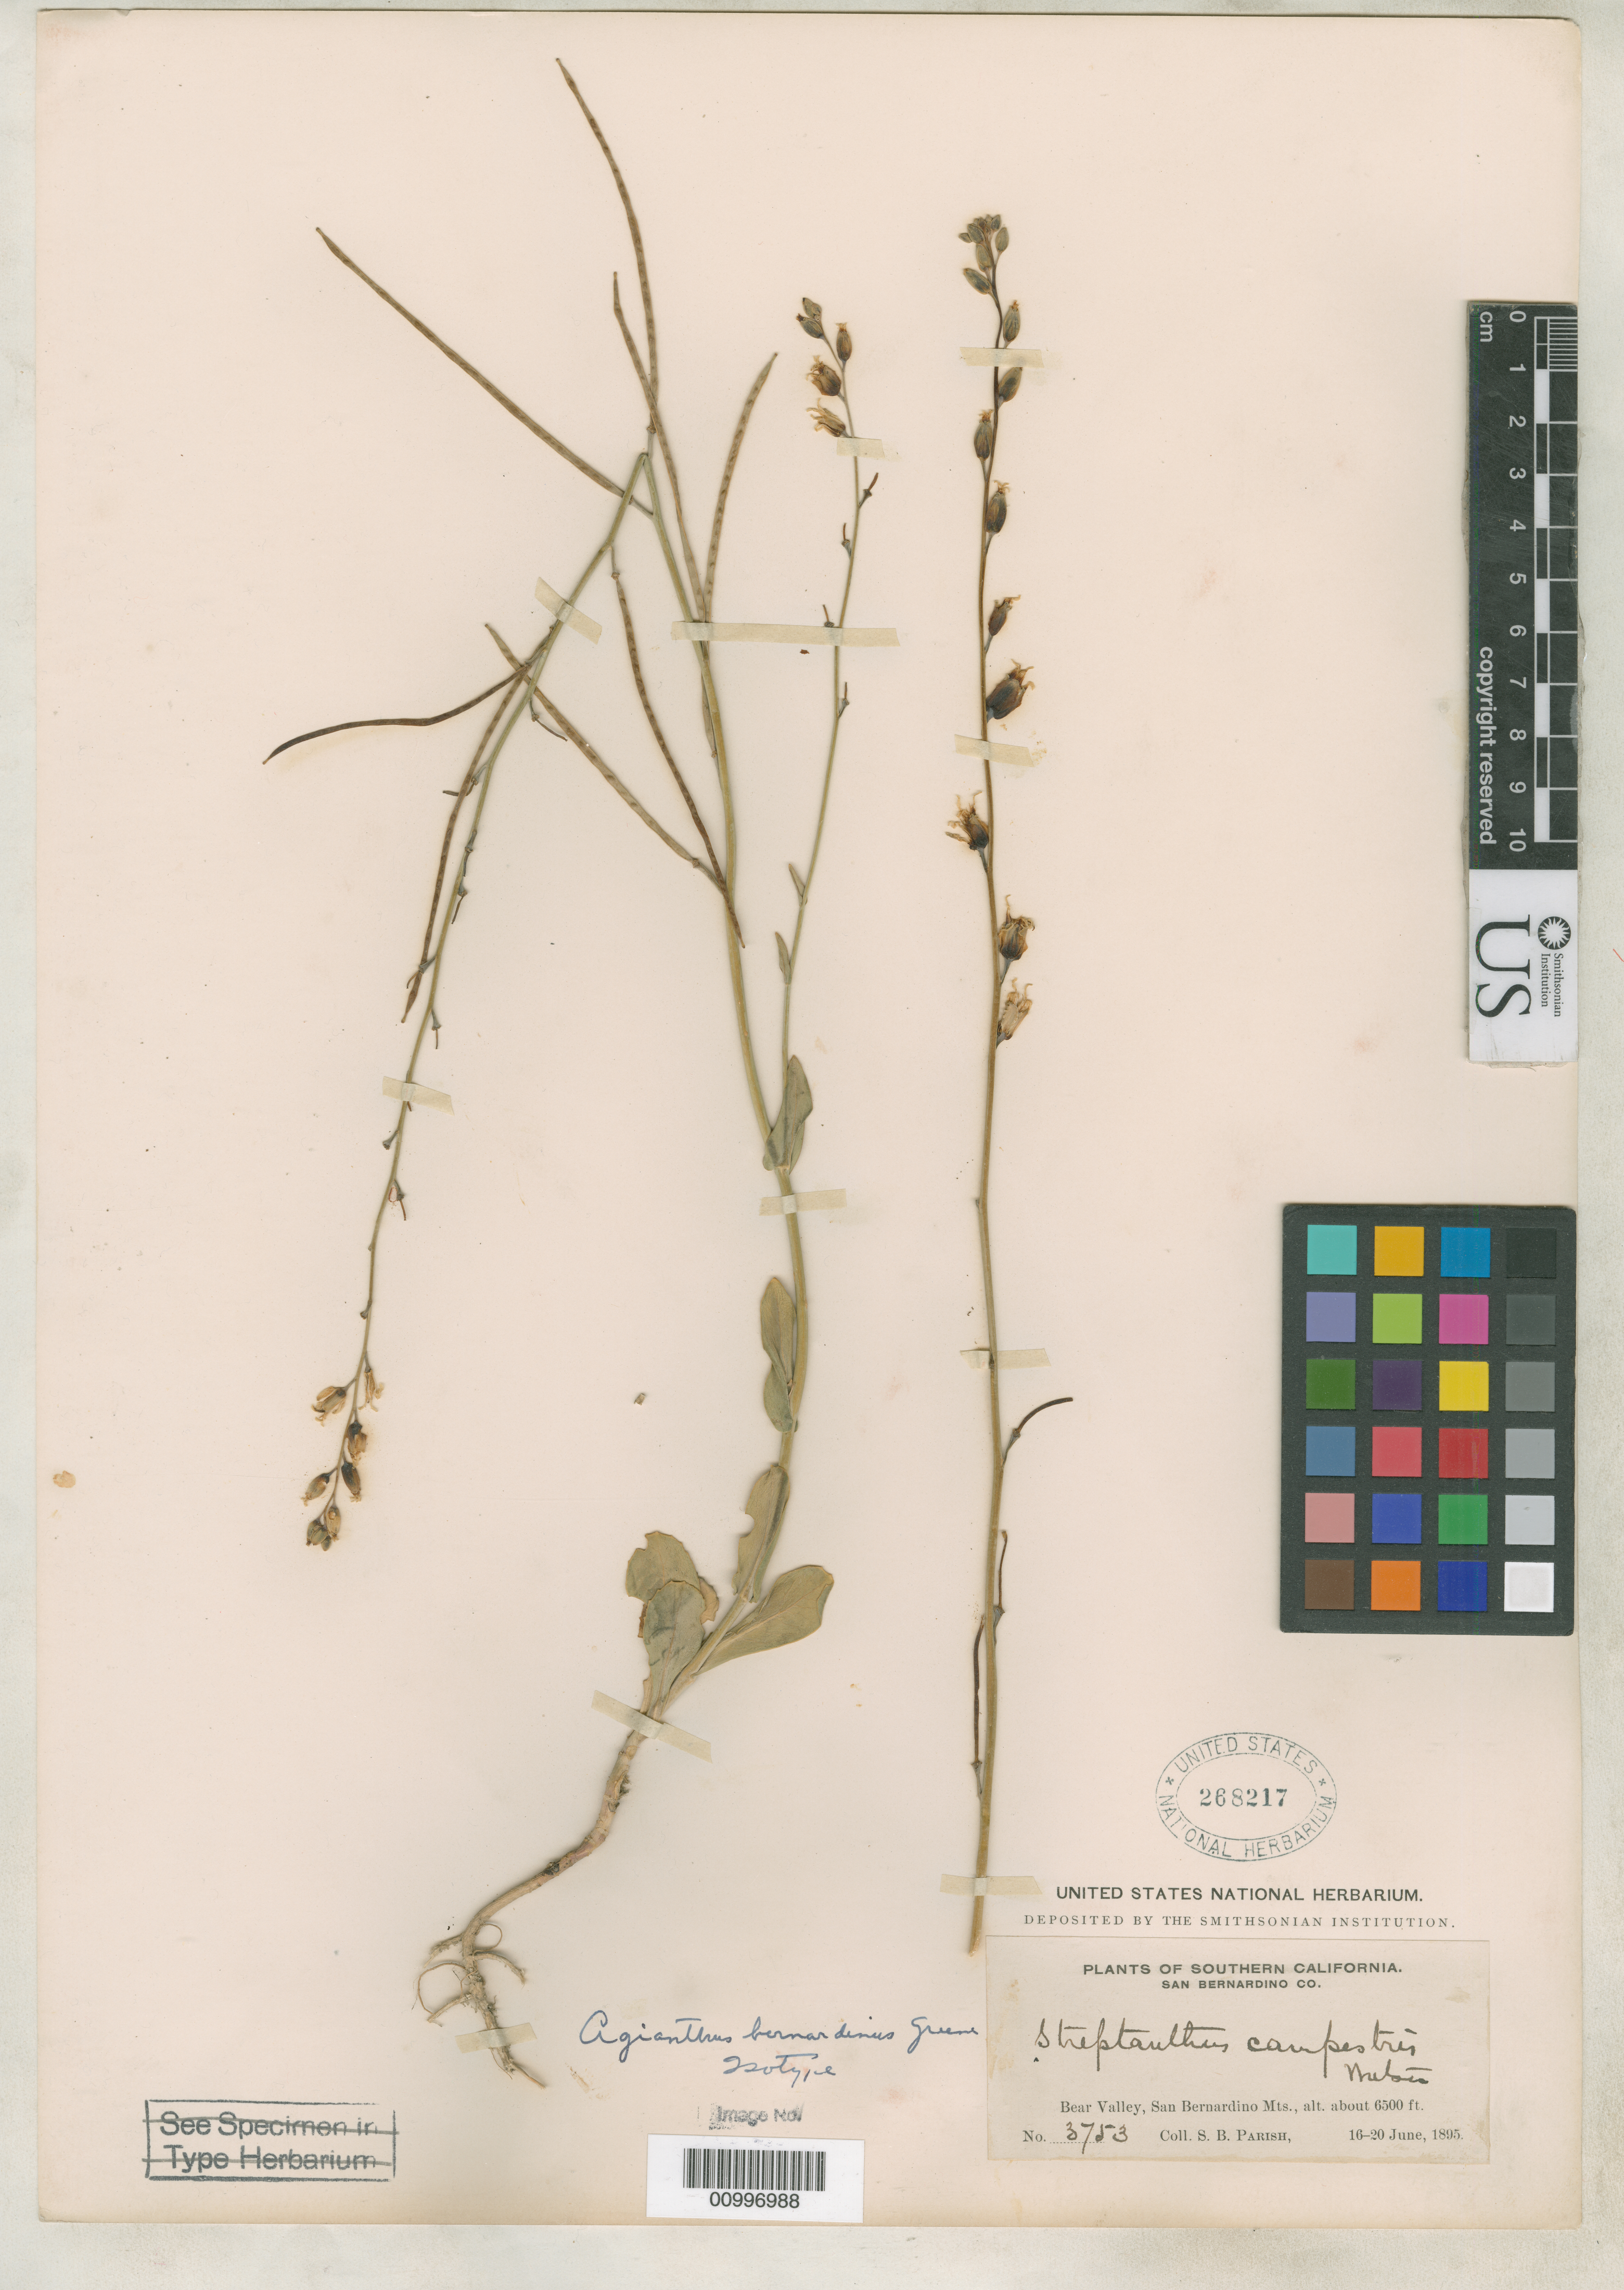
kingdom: Plantae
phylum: Tracheophyta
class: Magnoliopsida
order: Brassicales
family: Brassicaceae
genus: Agianthus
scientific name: Agianthus bernardinus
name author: Greene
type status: Syntype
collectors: S. B. Parish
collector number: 3753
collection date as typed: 16 Jun 1895 to 20 Jun 1895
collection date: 1895-06-16/1895-06-20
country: United States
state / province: California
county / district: San Bernardino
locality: Bear Valley, San Bernardino Mts.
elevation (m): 1981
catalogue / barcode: US 268217